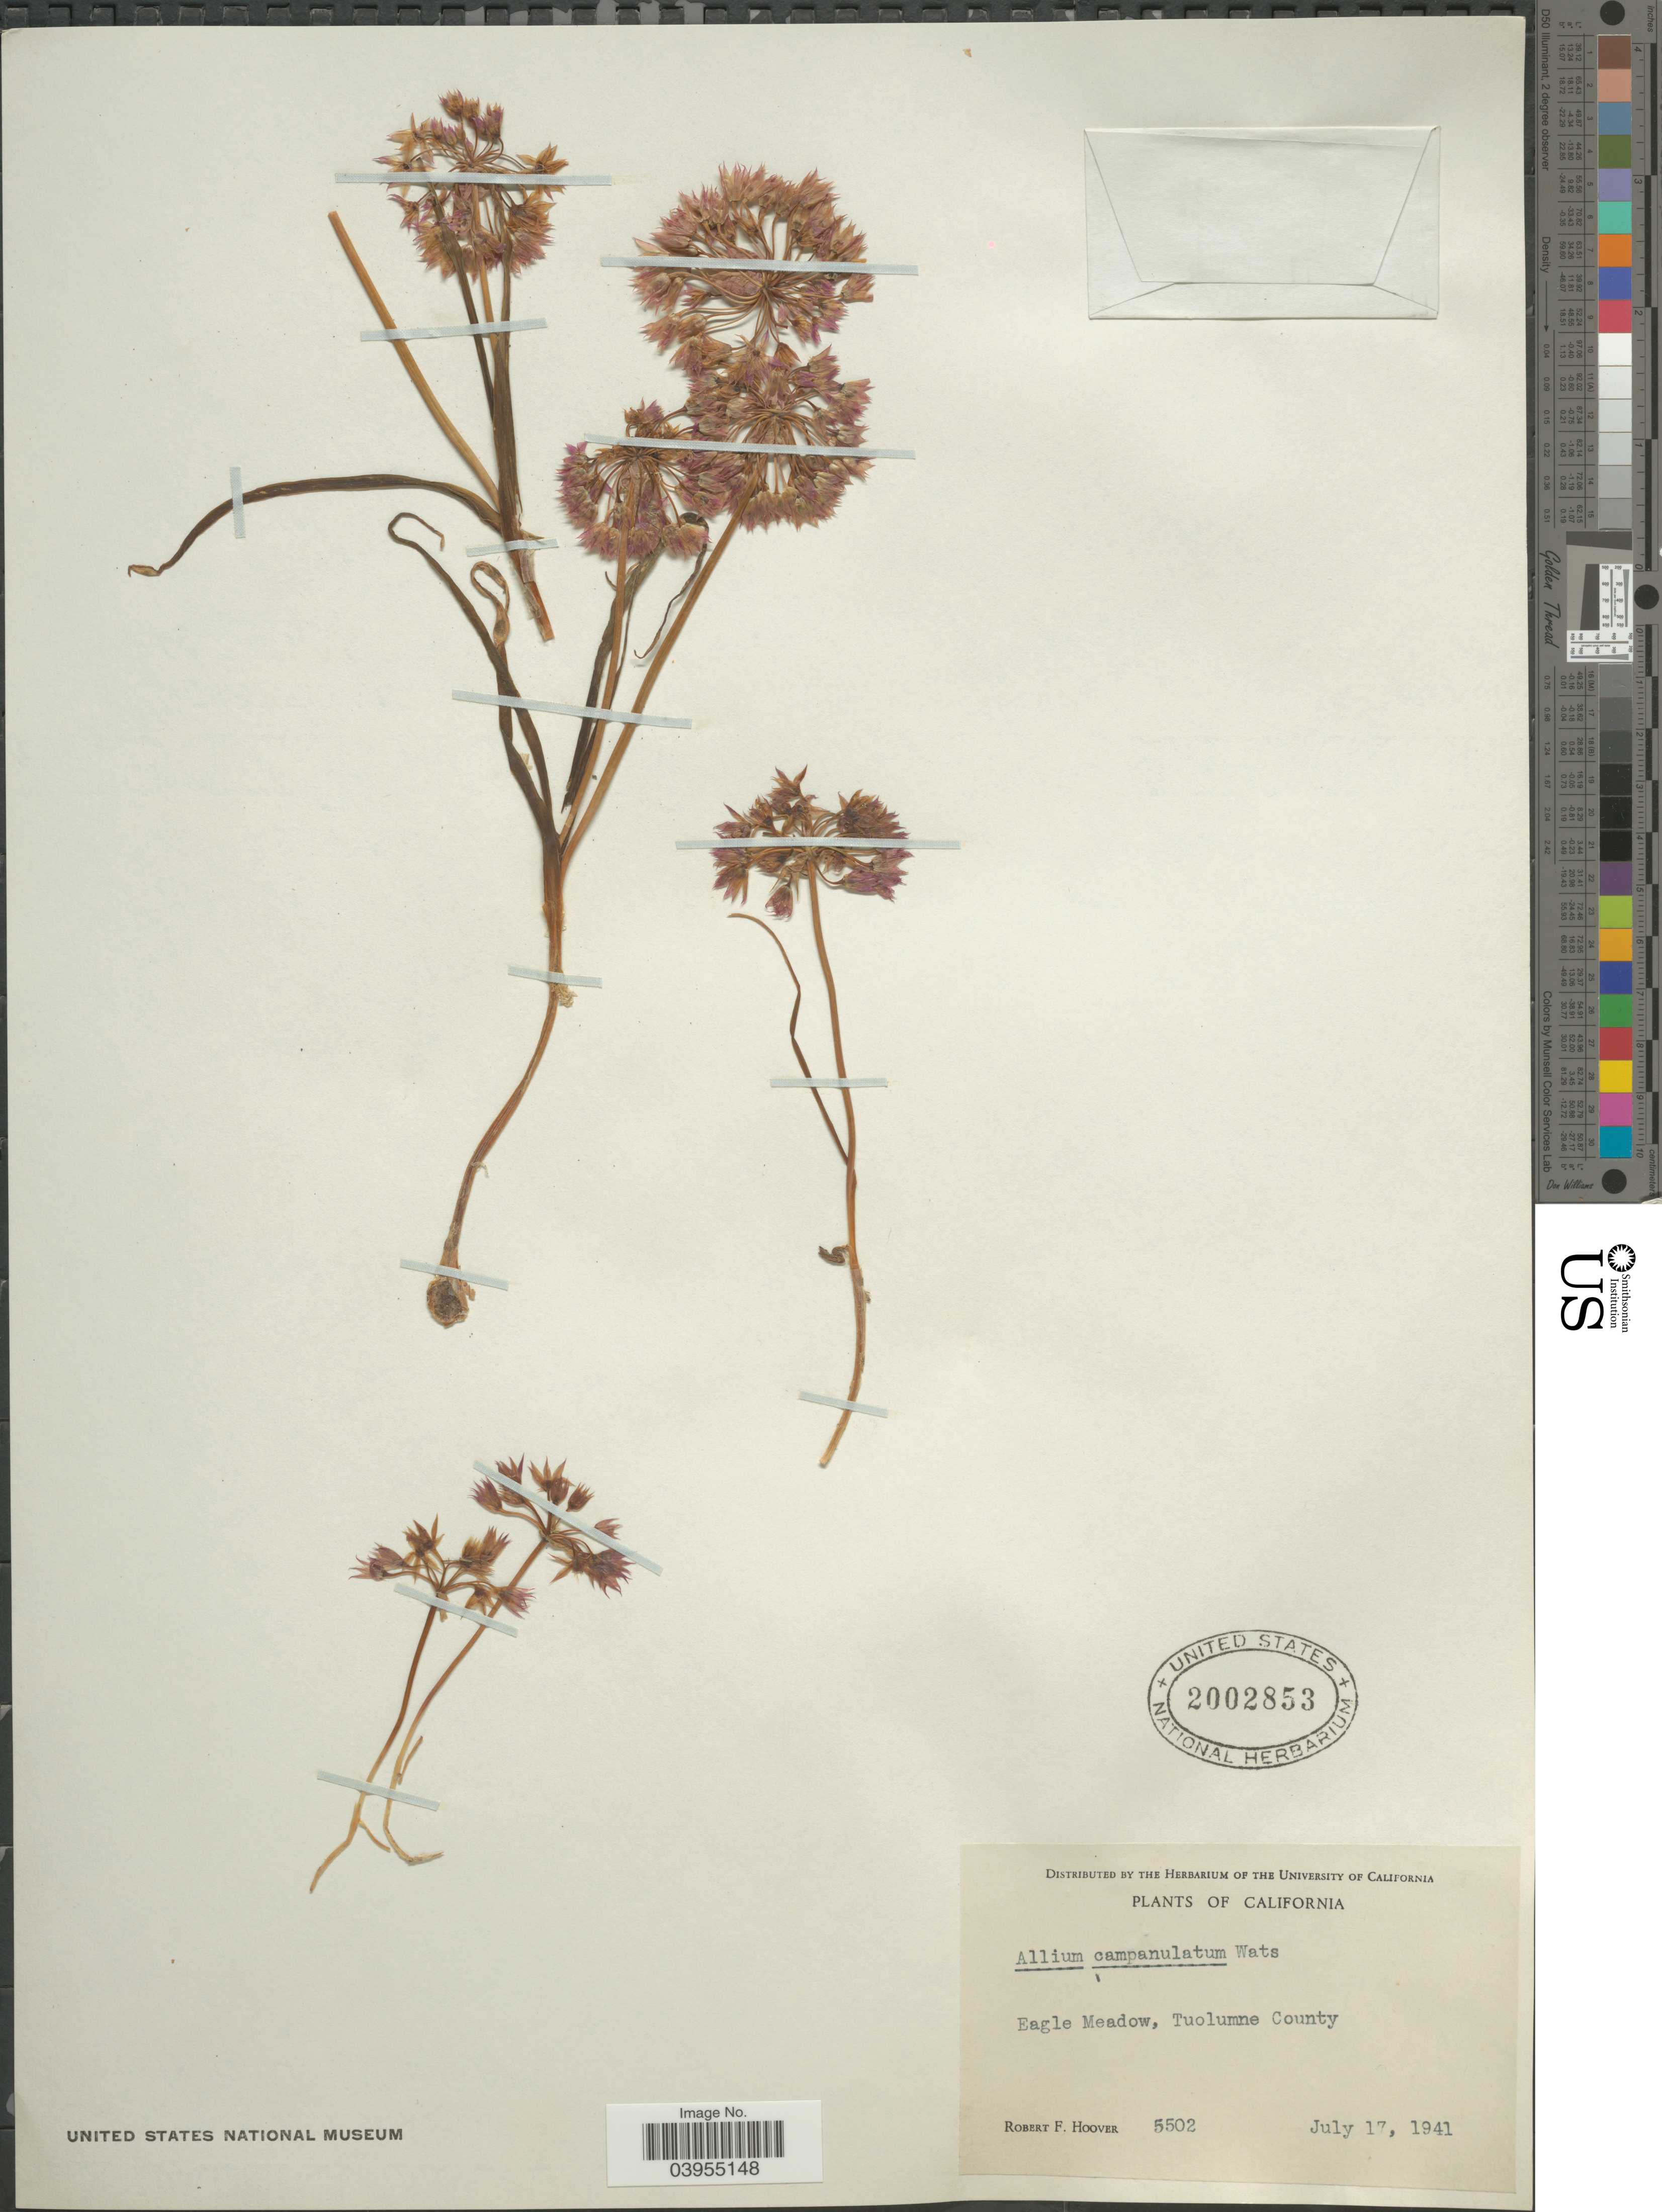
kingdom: Plantae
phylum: Tracheophyta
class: Liliopsida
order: Asparagales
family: Amaryllidaceae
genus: Allium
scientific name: Allium campanulatum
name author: S. Watson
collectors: R. F. Hoover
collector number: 5502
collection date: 1941-07-17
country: United States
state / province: California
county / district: Tuolumne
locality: Eagle Meadow, Tuolumne County.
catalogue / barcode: US 2002853